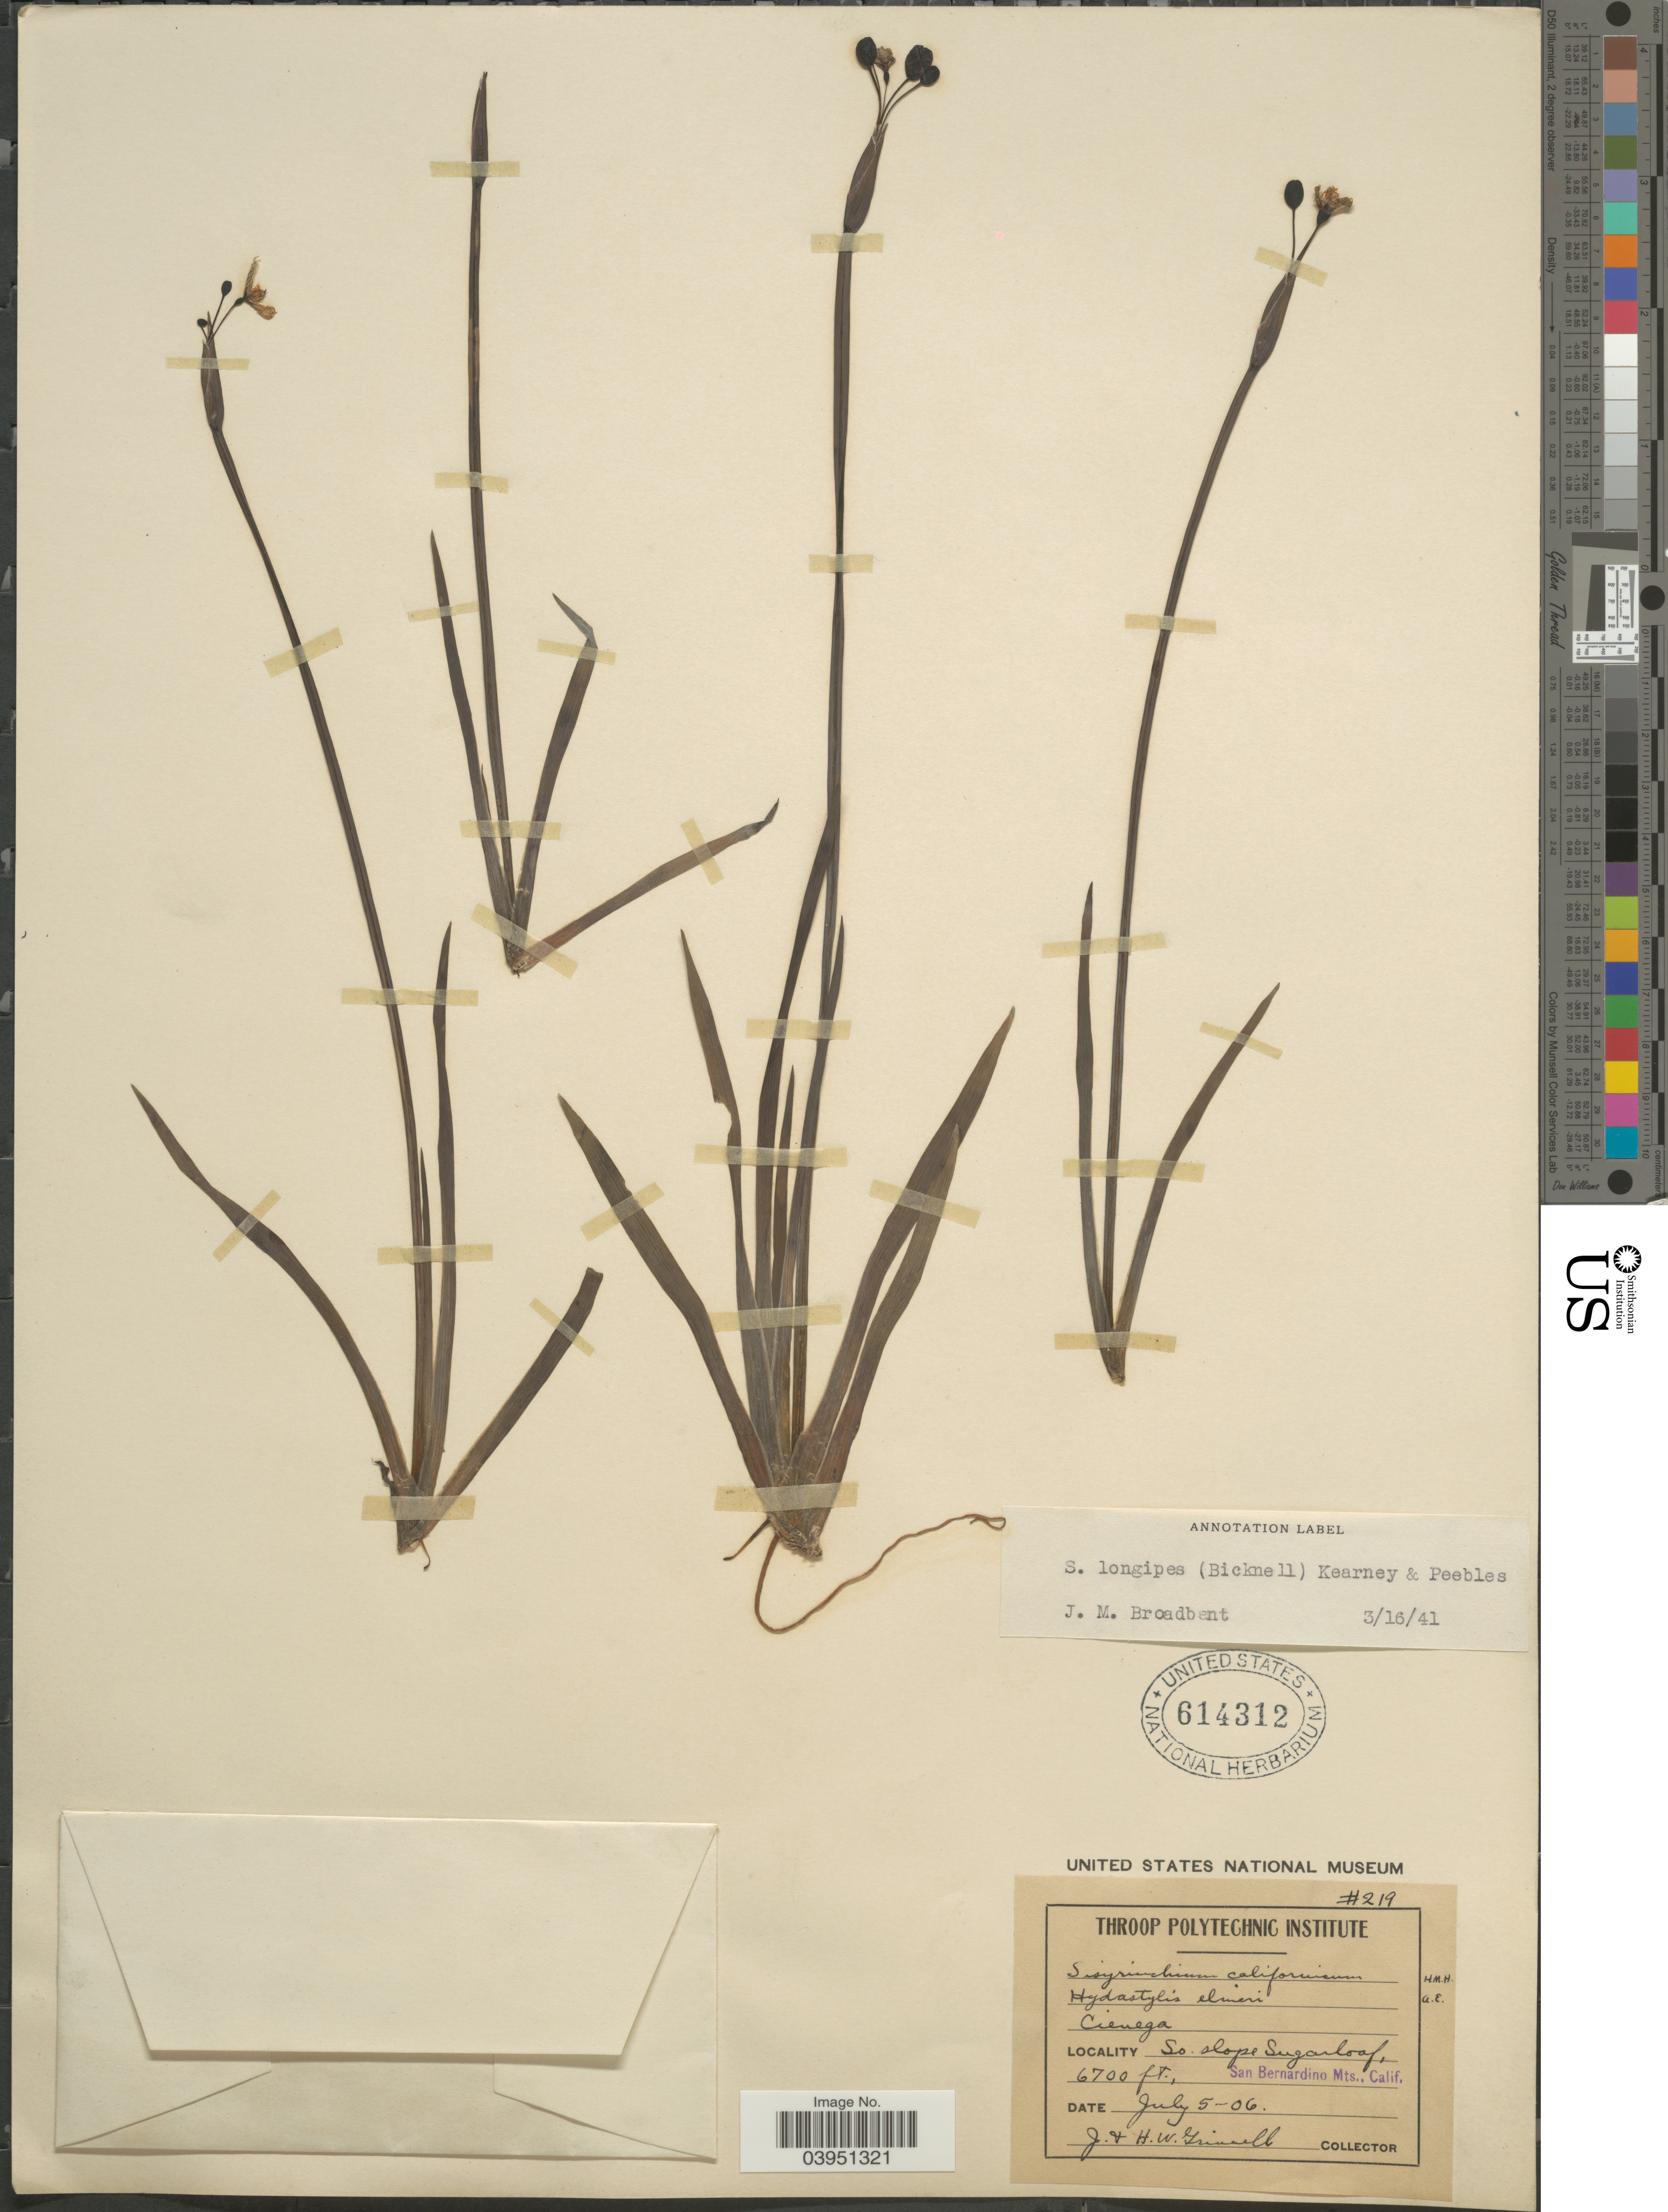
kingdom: Plantae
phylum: Tracheophyta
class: Liliopsida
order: Asparagales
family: Iridaceae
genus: Sisyrinchium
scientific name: Sisyrinchium longipes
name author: (E.P. Bicknell) Kearney & Peebles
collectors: J. Grinnell & H. Grinnell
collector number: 219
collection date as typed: Transcribed d/m/y: 5/7/6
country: United States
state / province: California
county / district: San Bernardino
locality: So. slope Sugarloaf, San Bernardino Mts.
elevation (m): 2042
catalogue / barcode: US 614312